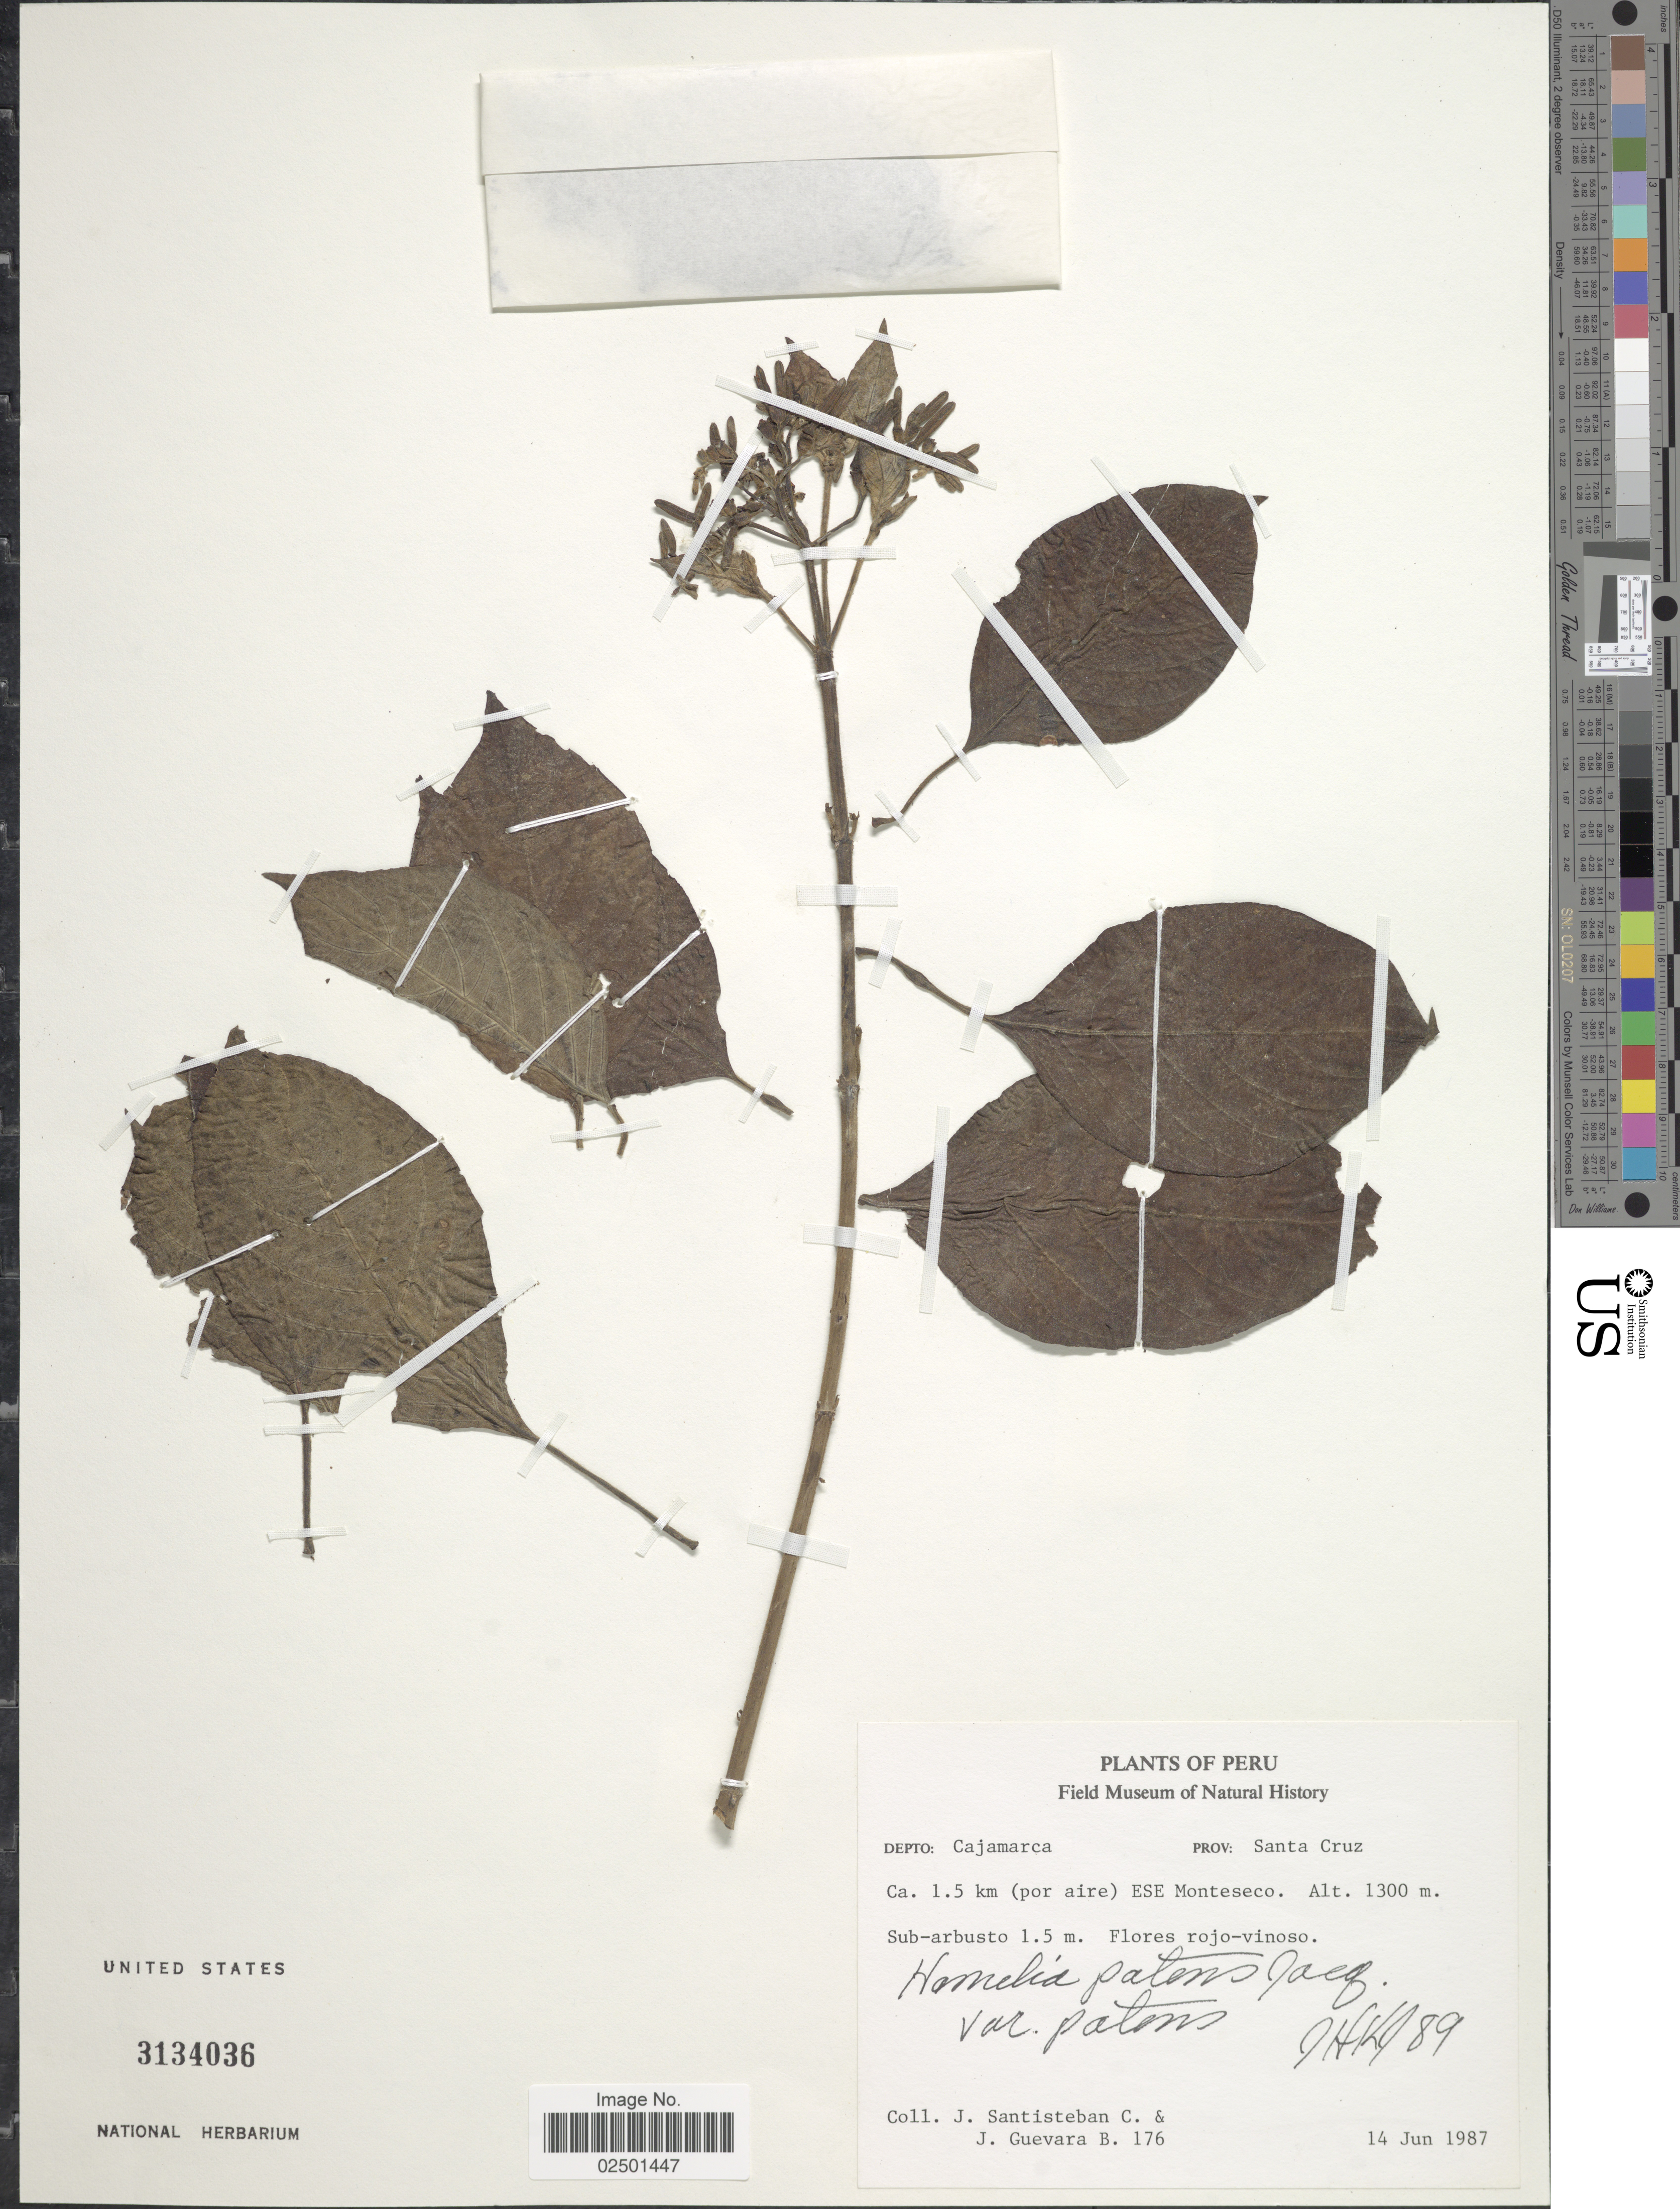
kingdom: Plantae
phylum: Tracheophyta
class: Magnoliopsida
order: Gentianales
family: Rubiaceae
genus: Hamelia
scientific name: Hamelia patens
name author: Jacq.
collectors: J. Santisteban & J. Guevara B.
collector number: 176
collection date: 1987-06-14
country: Peru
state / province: Cajamarca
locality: Dept: Cajamarca. Prov: Santa Cruz. Ca. 1.5 km (por aire) ESE Monteseco.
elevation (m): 1300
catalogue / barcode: US 3134036